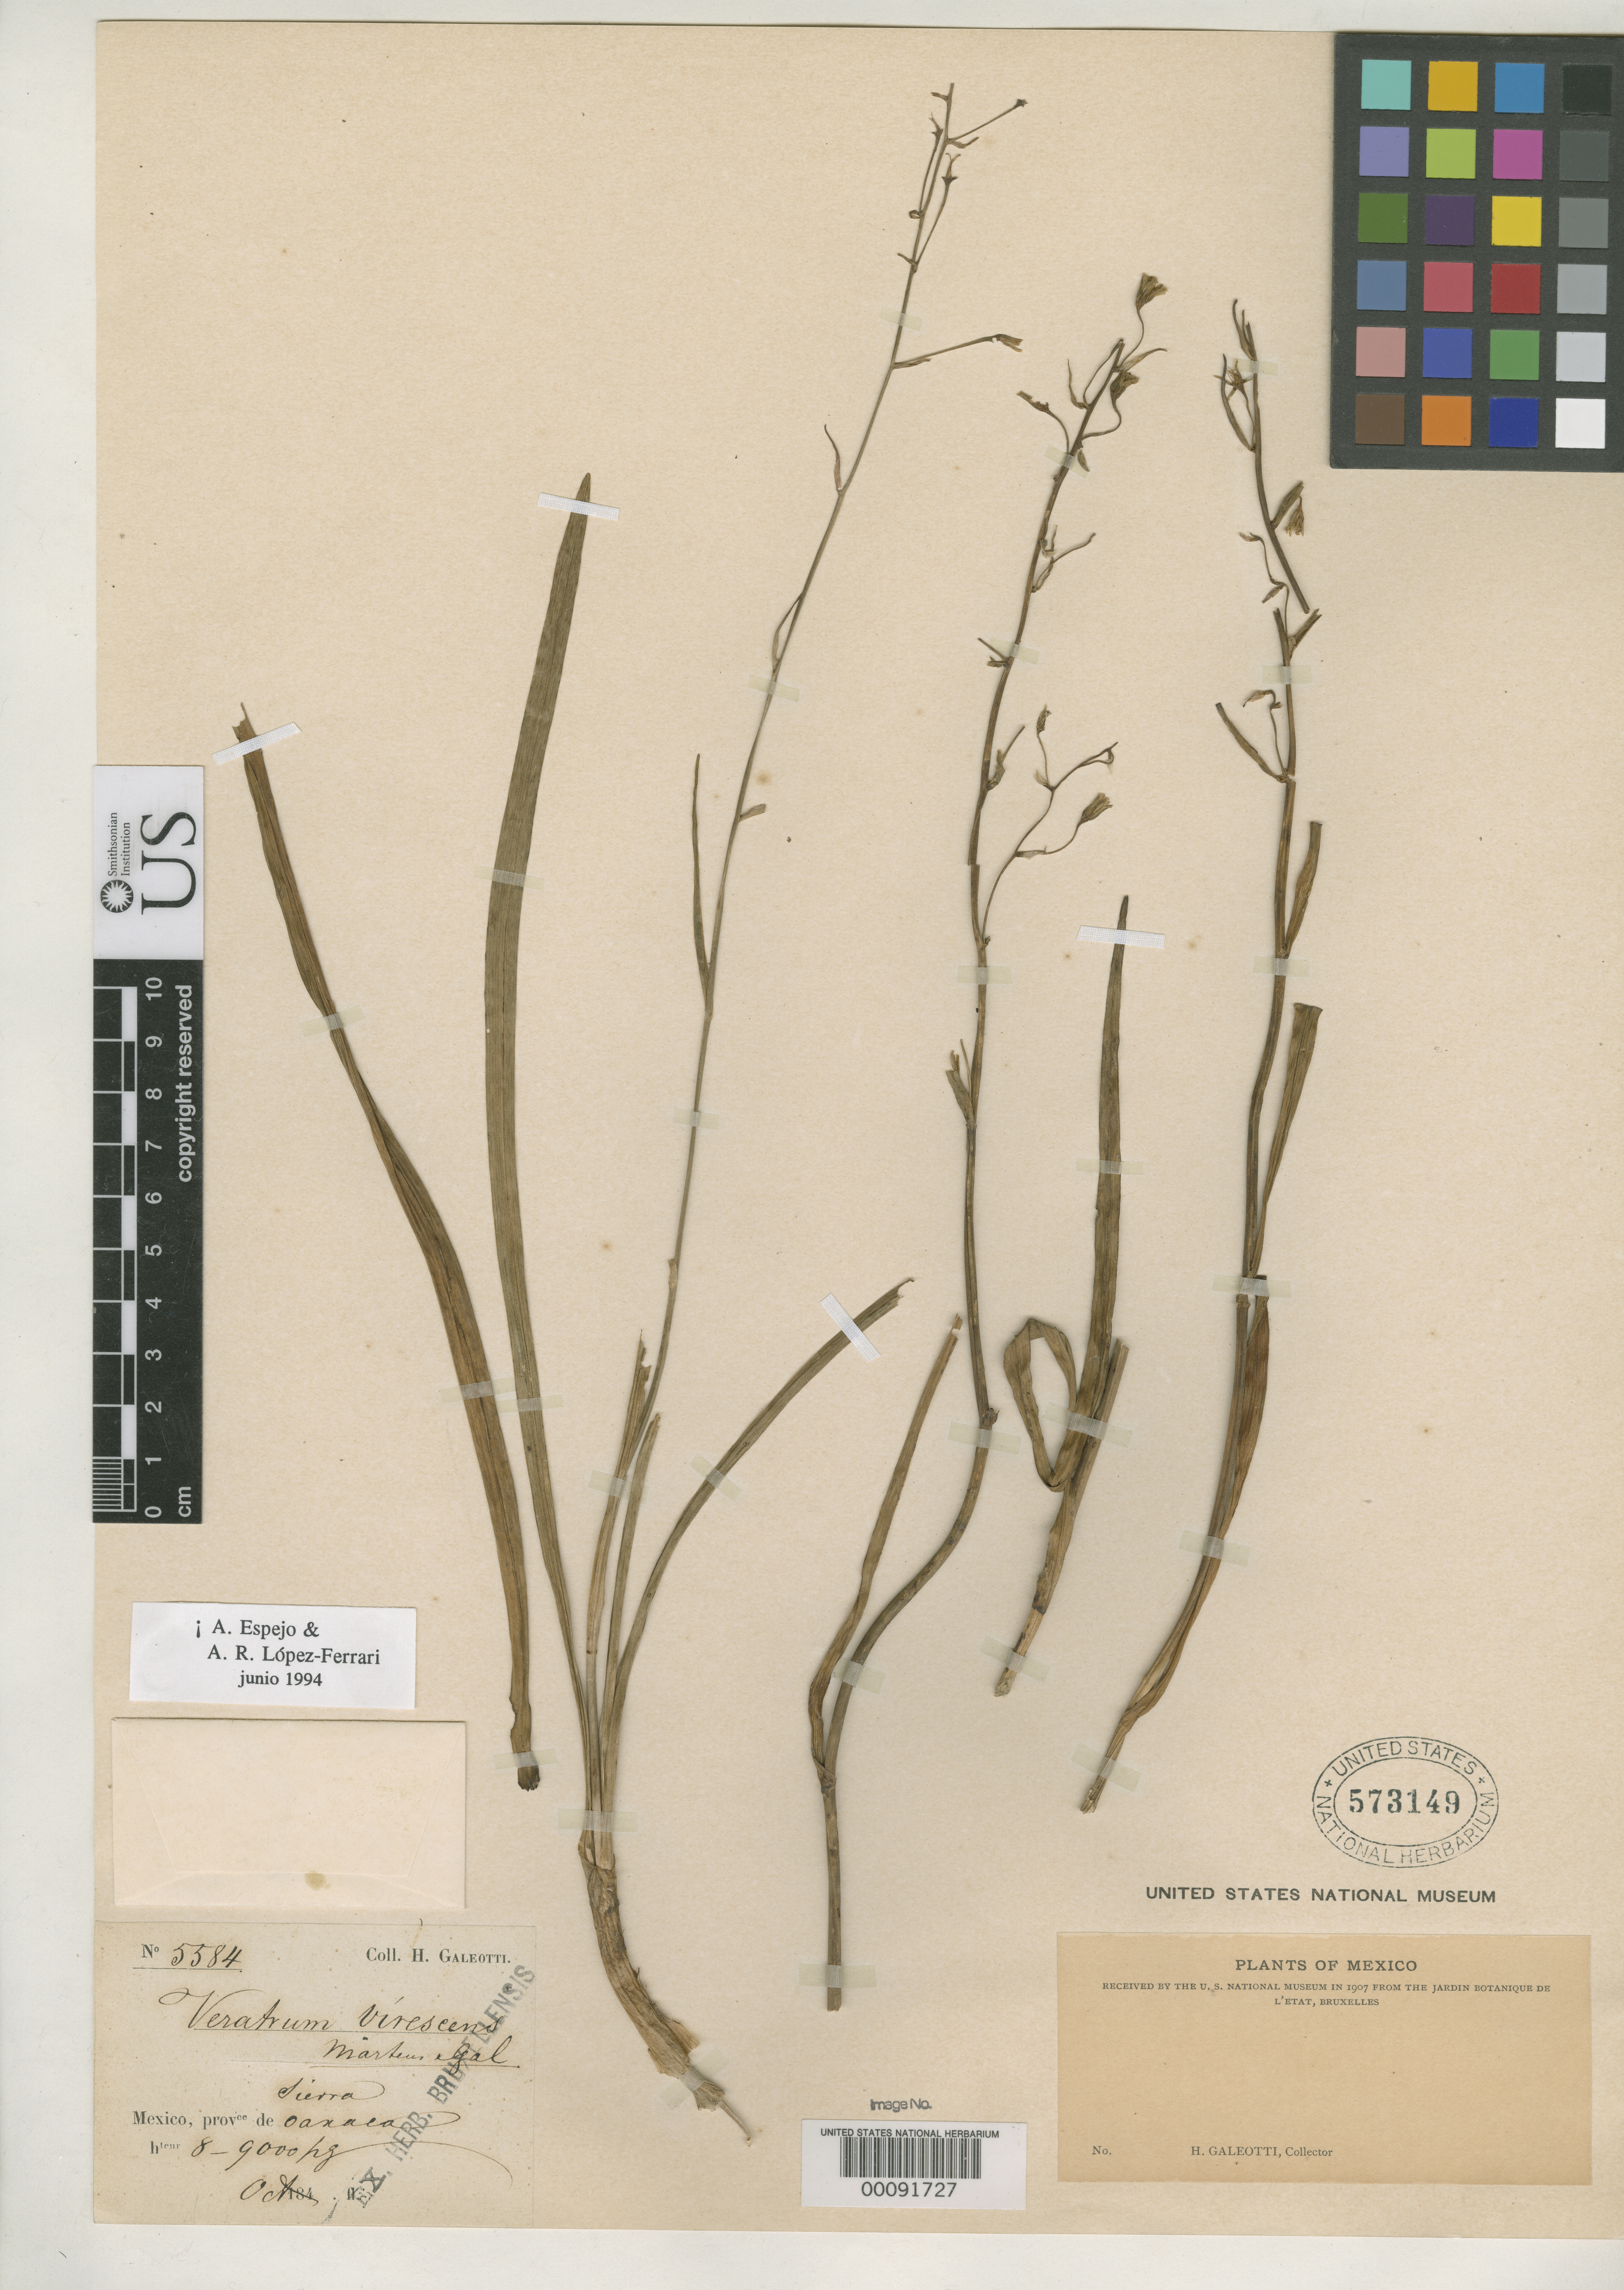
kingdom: Plantae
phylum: Tracheophyta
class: Liliopsida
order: Liliales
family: Melanthiaceae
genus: Veratrum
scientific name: Veratrum virescens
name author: M. Martens & Galeotti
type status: Type Collection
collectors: H. G. Galeotti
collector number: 5584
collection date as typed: Oct 184-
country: Mexico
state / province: Oaxaca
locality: Mountains, Sola; alt. 8000 ft.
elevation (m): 2438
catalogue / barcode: US 573149